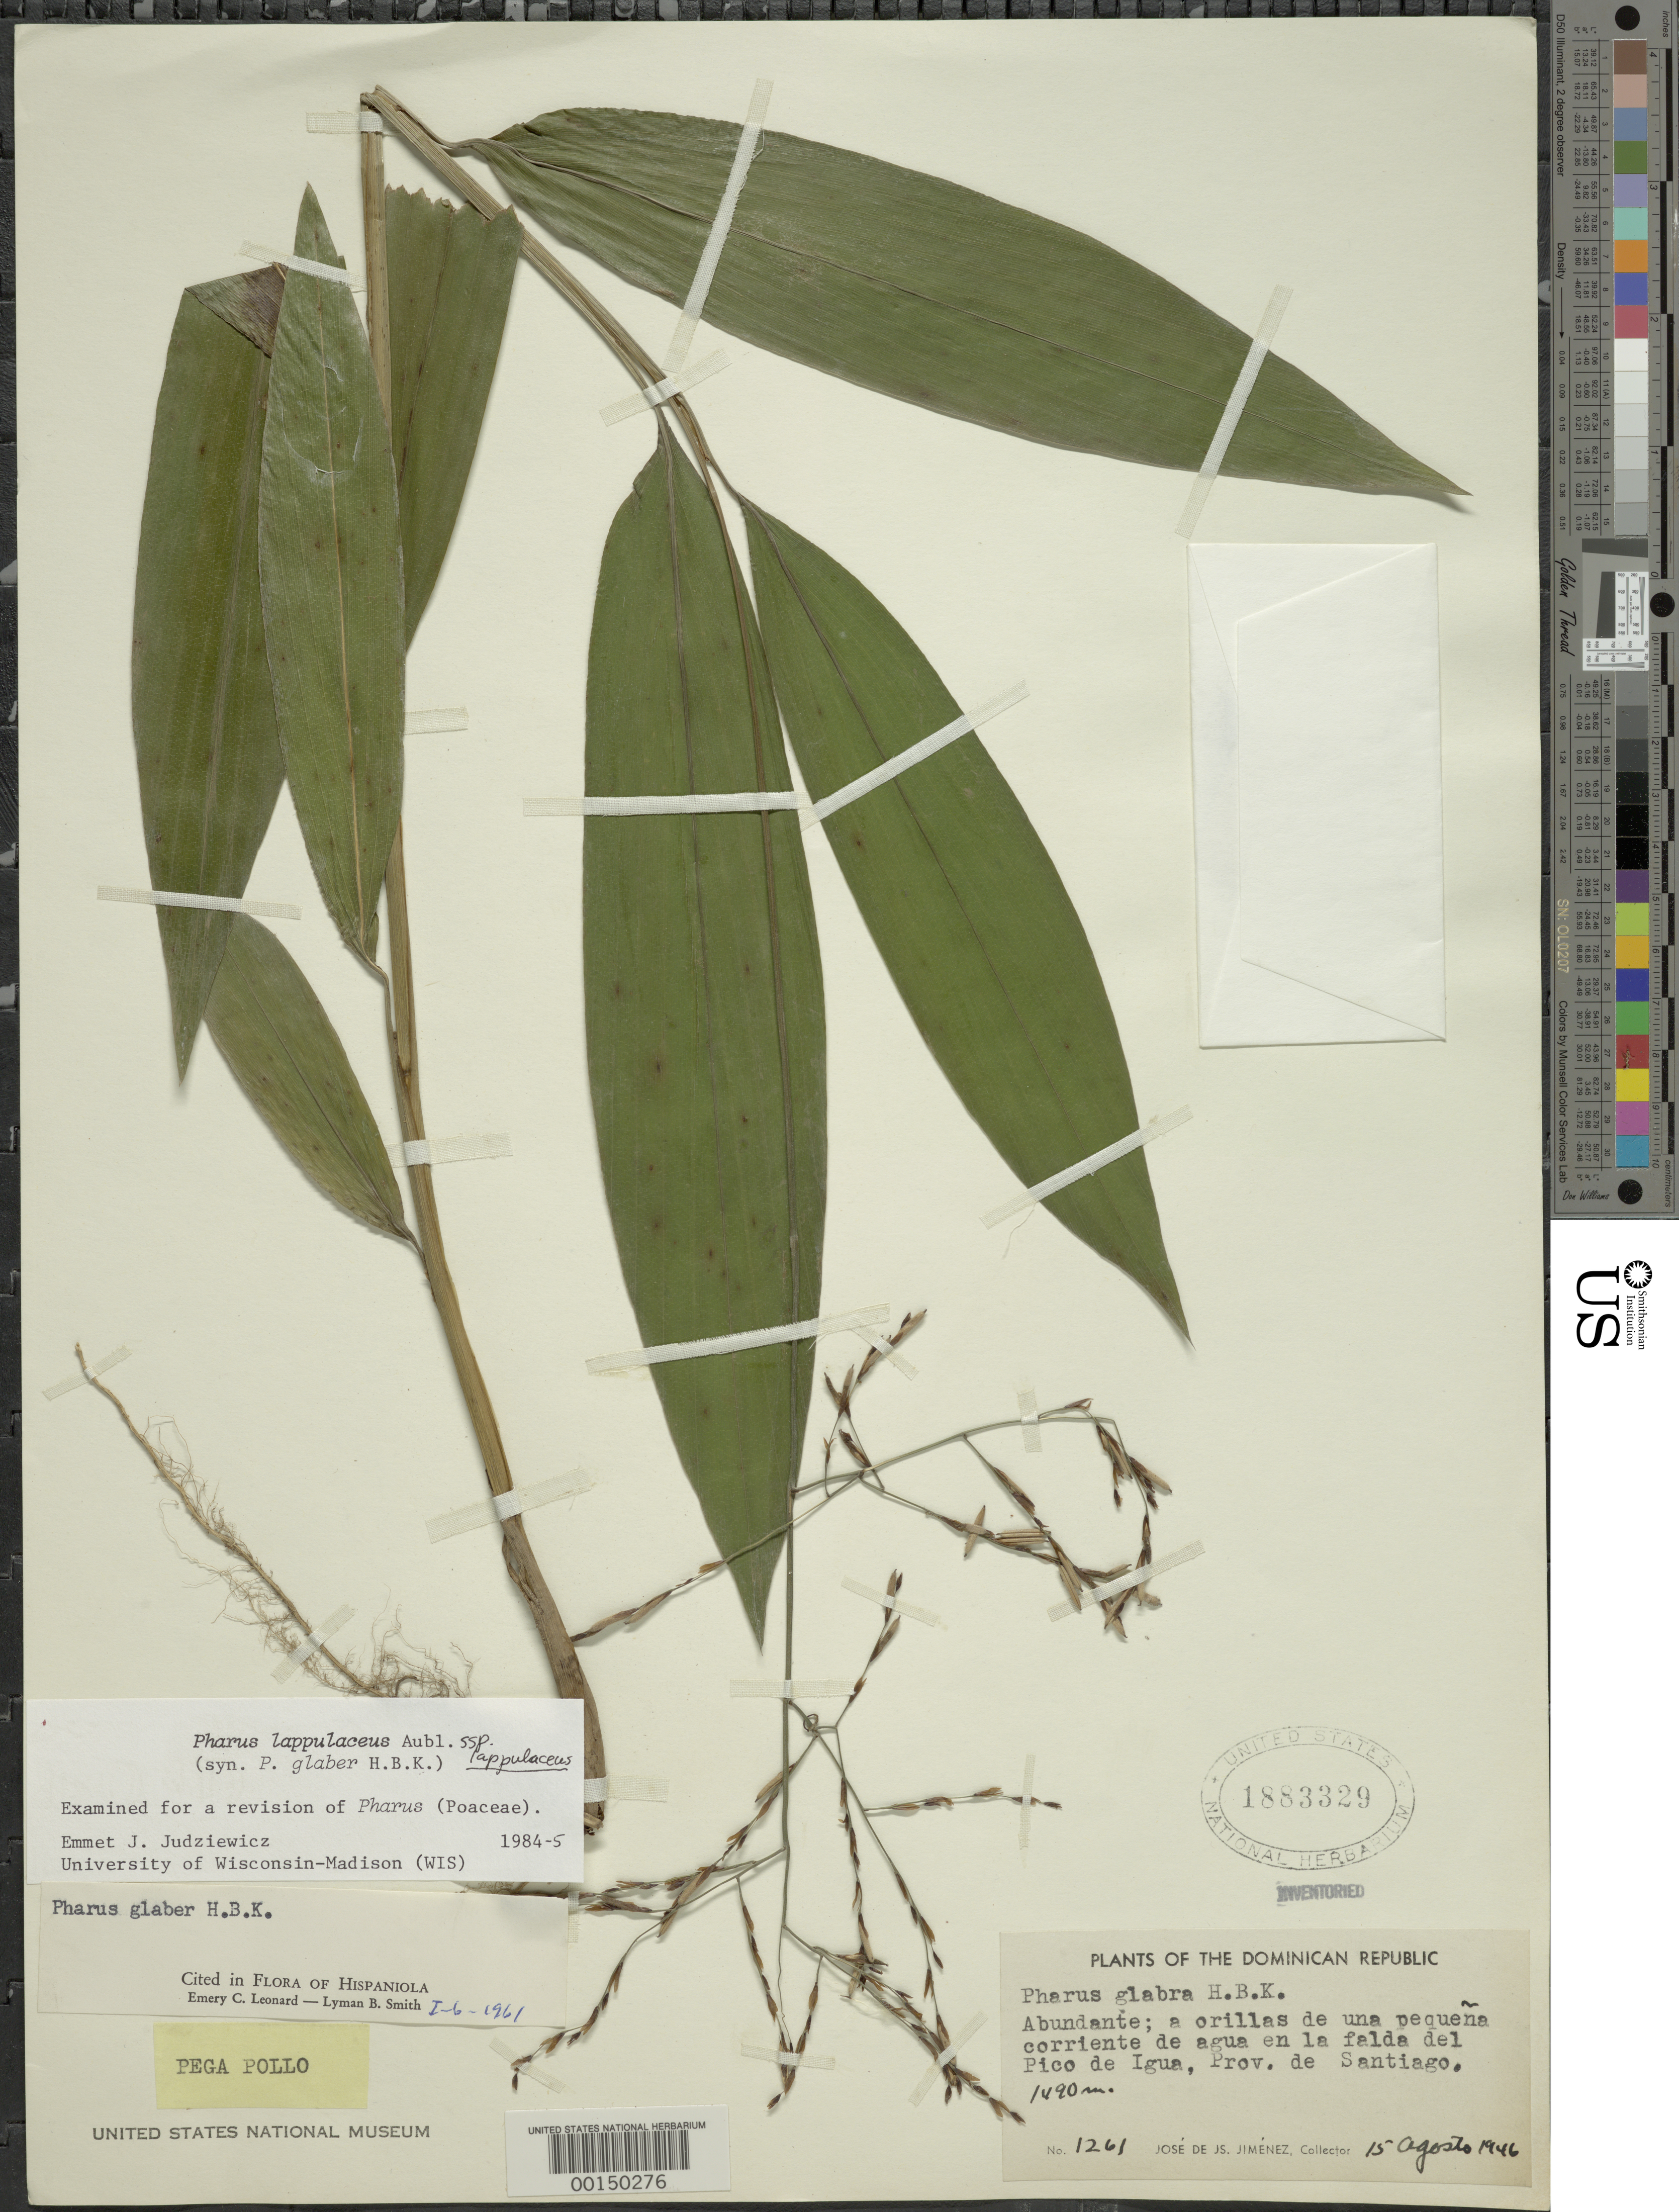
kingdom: Plantae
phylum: Tracheophyta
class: Liliopsida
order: Poales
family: Poaceae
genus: Pharus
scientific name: Pharus lappulaceus subsp. lappulaceus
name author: Aubl.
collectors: J. J. Jiménez Almonte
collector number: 1261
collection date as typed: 15 Aug 1946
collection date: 1946-08-15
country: Dominican Republic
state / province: Santiago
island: Hispaniola Island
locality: Pico de igua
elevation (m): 1490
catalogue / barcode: US 1883329